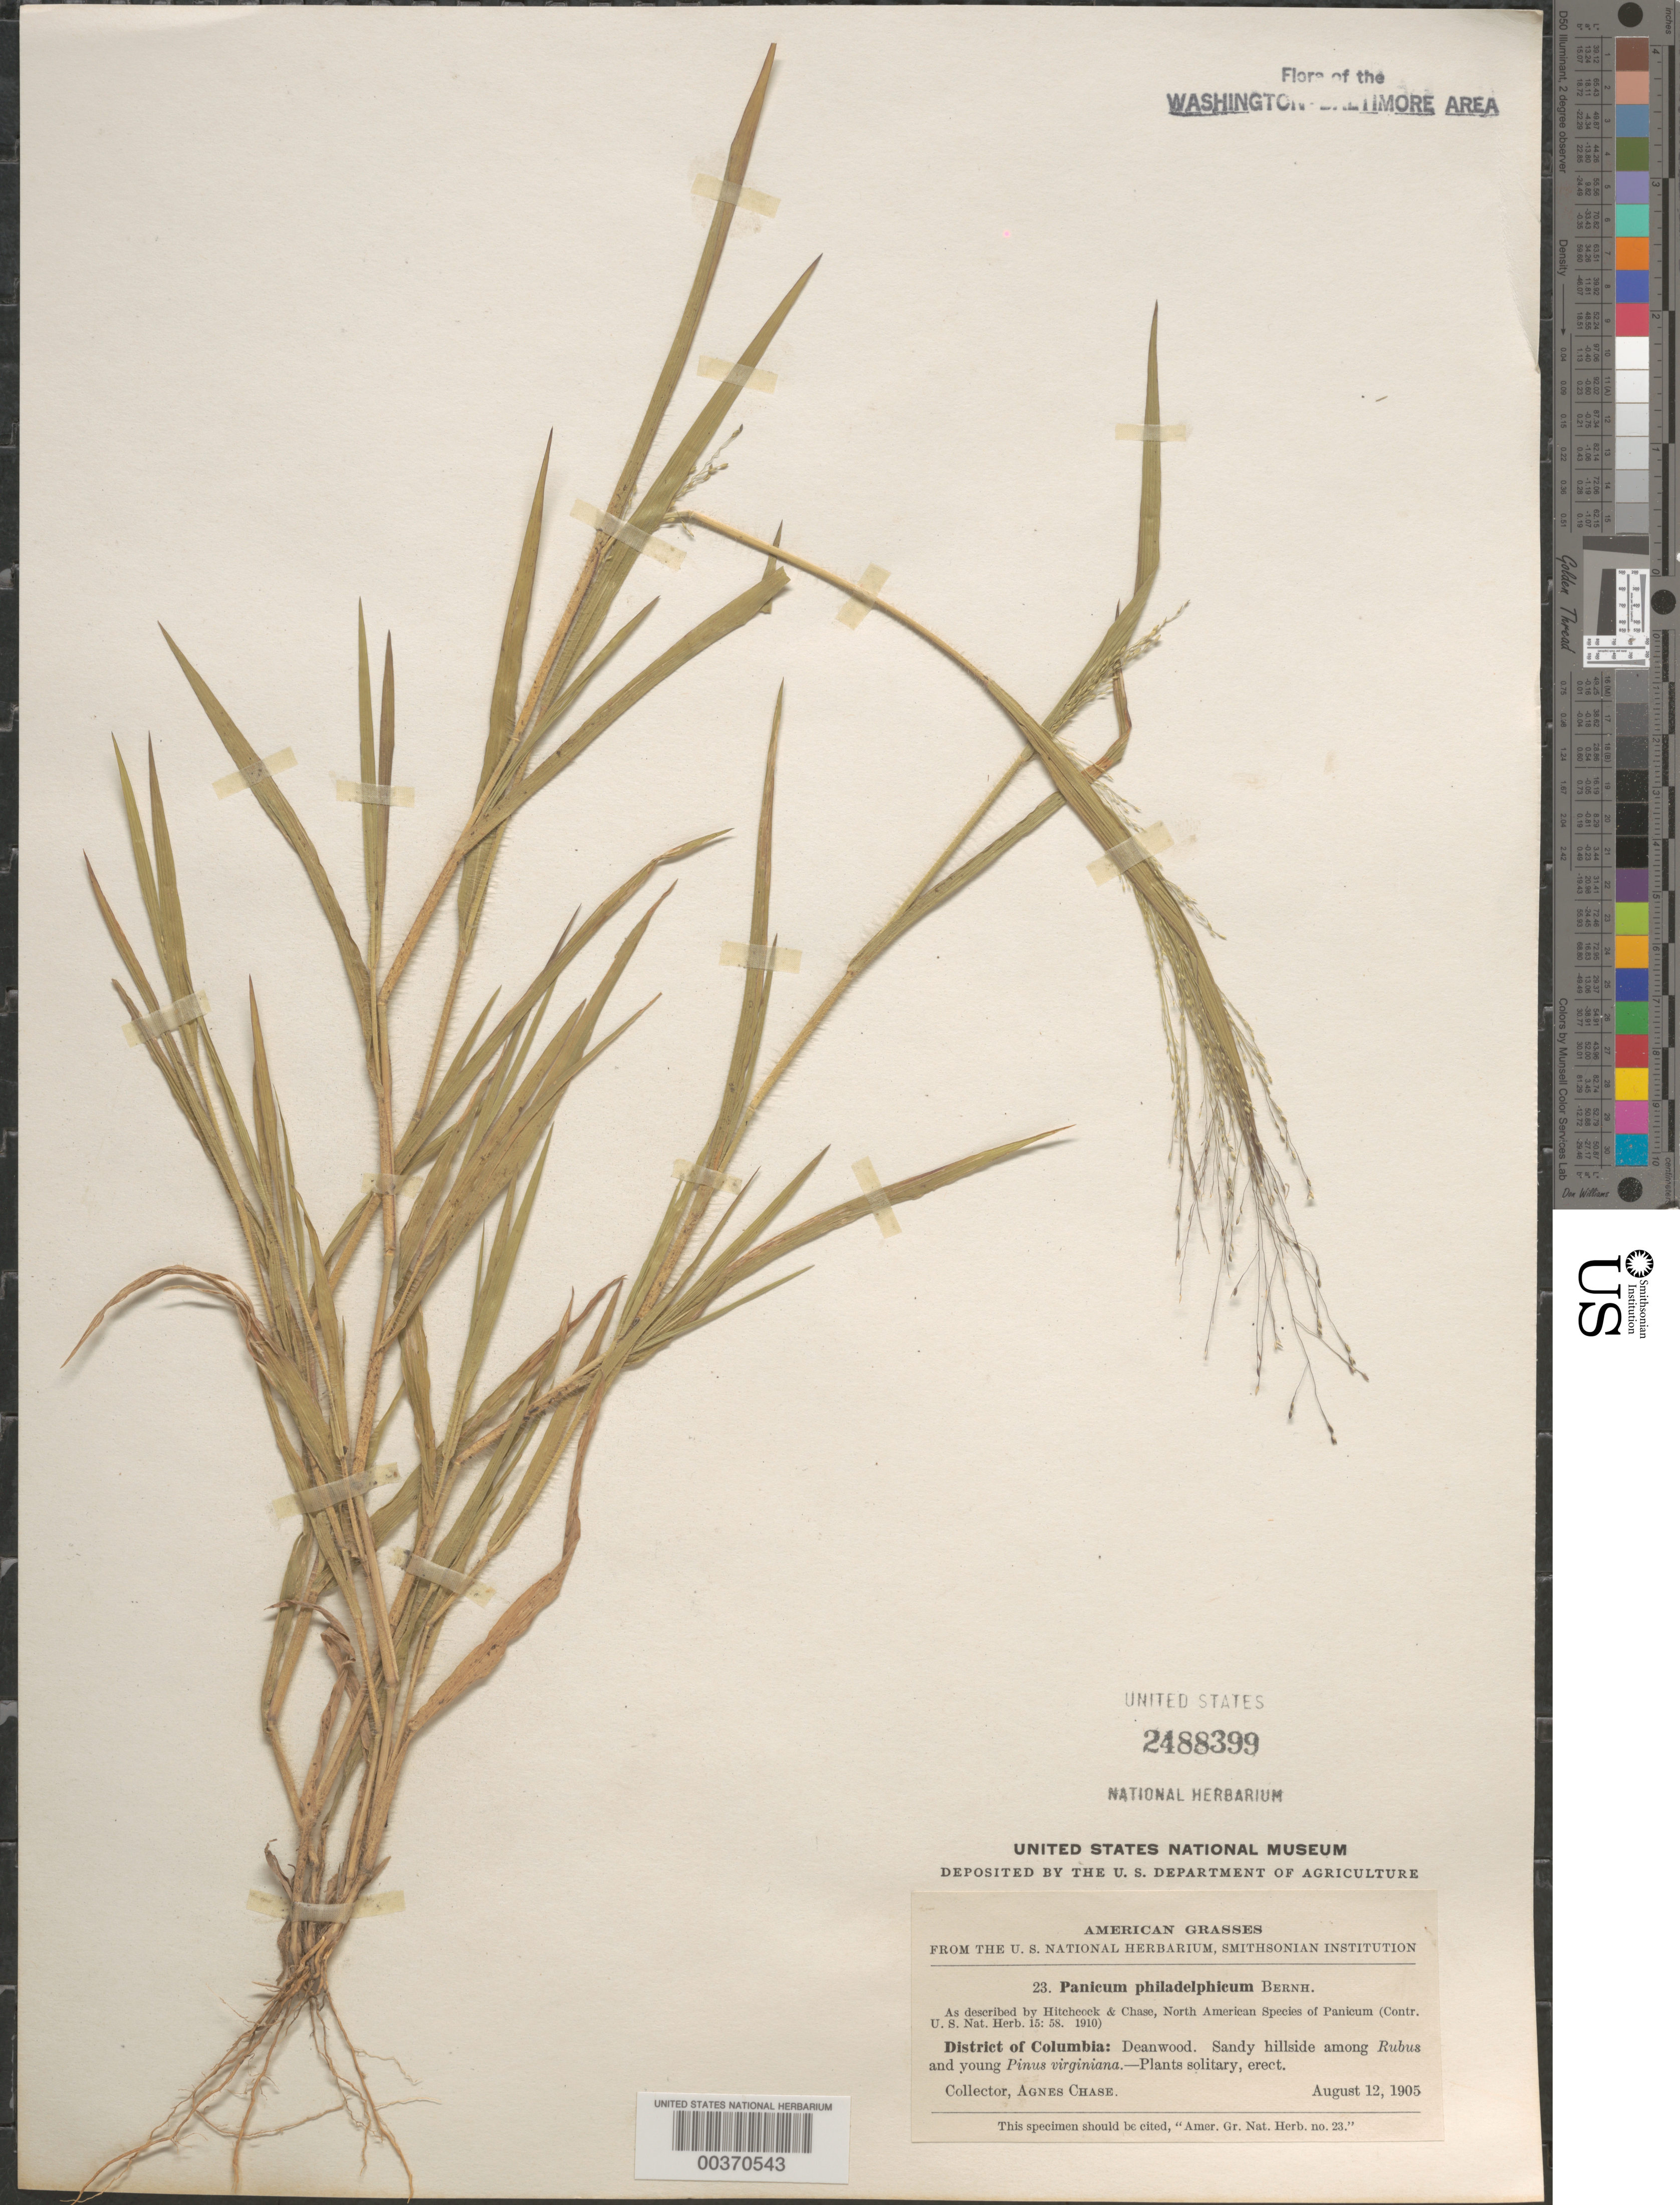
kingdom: Plantae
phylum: Tracheophyta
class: Liliopsida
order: Poales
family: Poaceae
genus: Panicum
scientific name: Panicum philadelphicum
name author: Bernh. ex Trin.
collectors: A. Chase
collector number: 23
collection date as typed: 12 Aug 1905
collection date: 1905-08-12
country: United States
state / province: District of Columbia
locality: Deanwood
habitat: Sandy hillside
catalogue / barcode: US 2488399